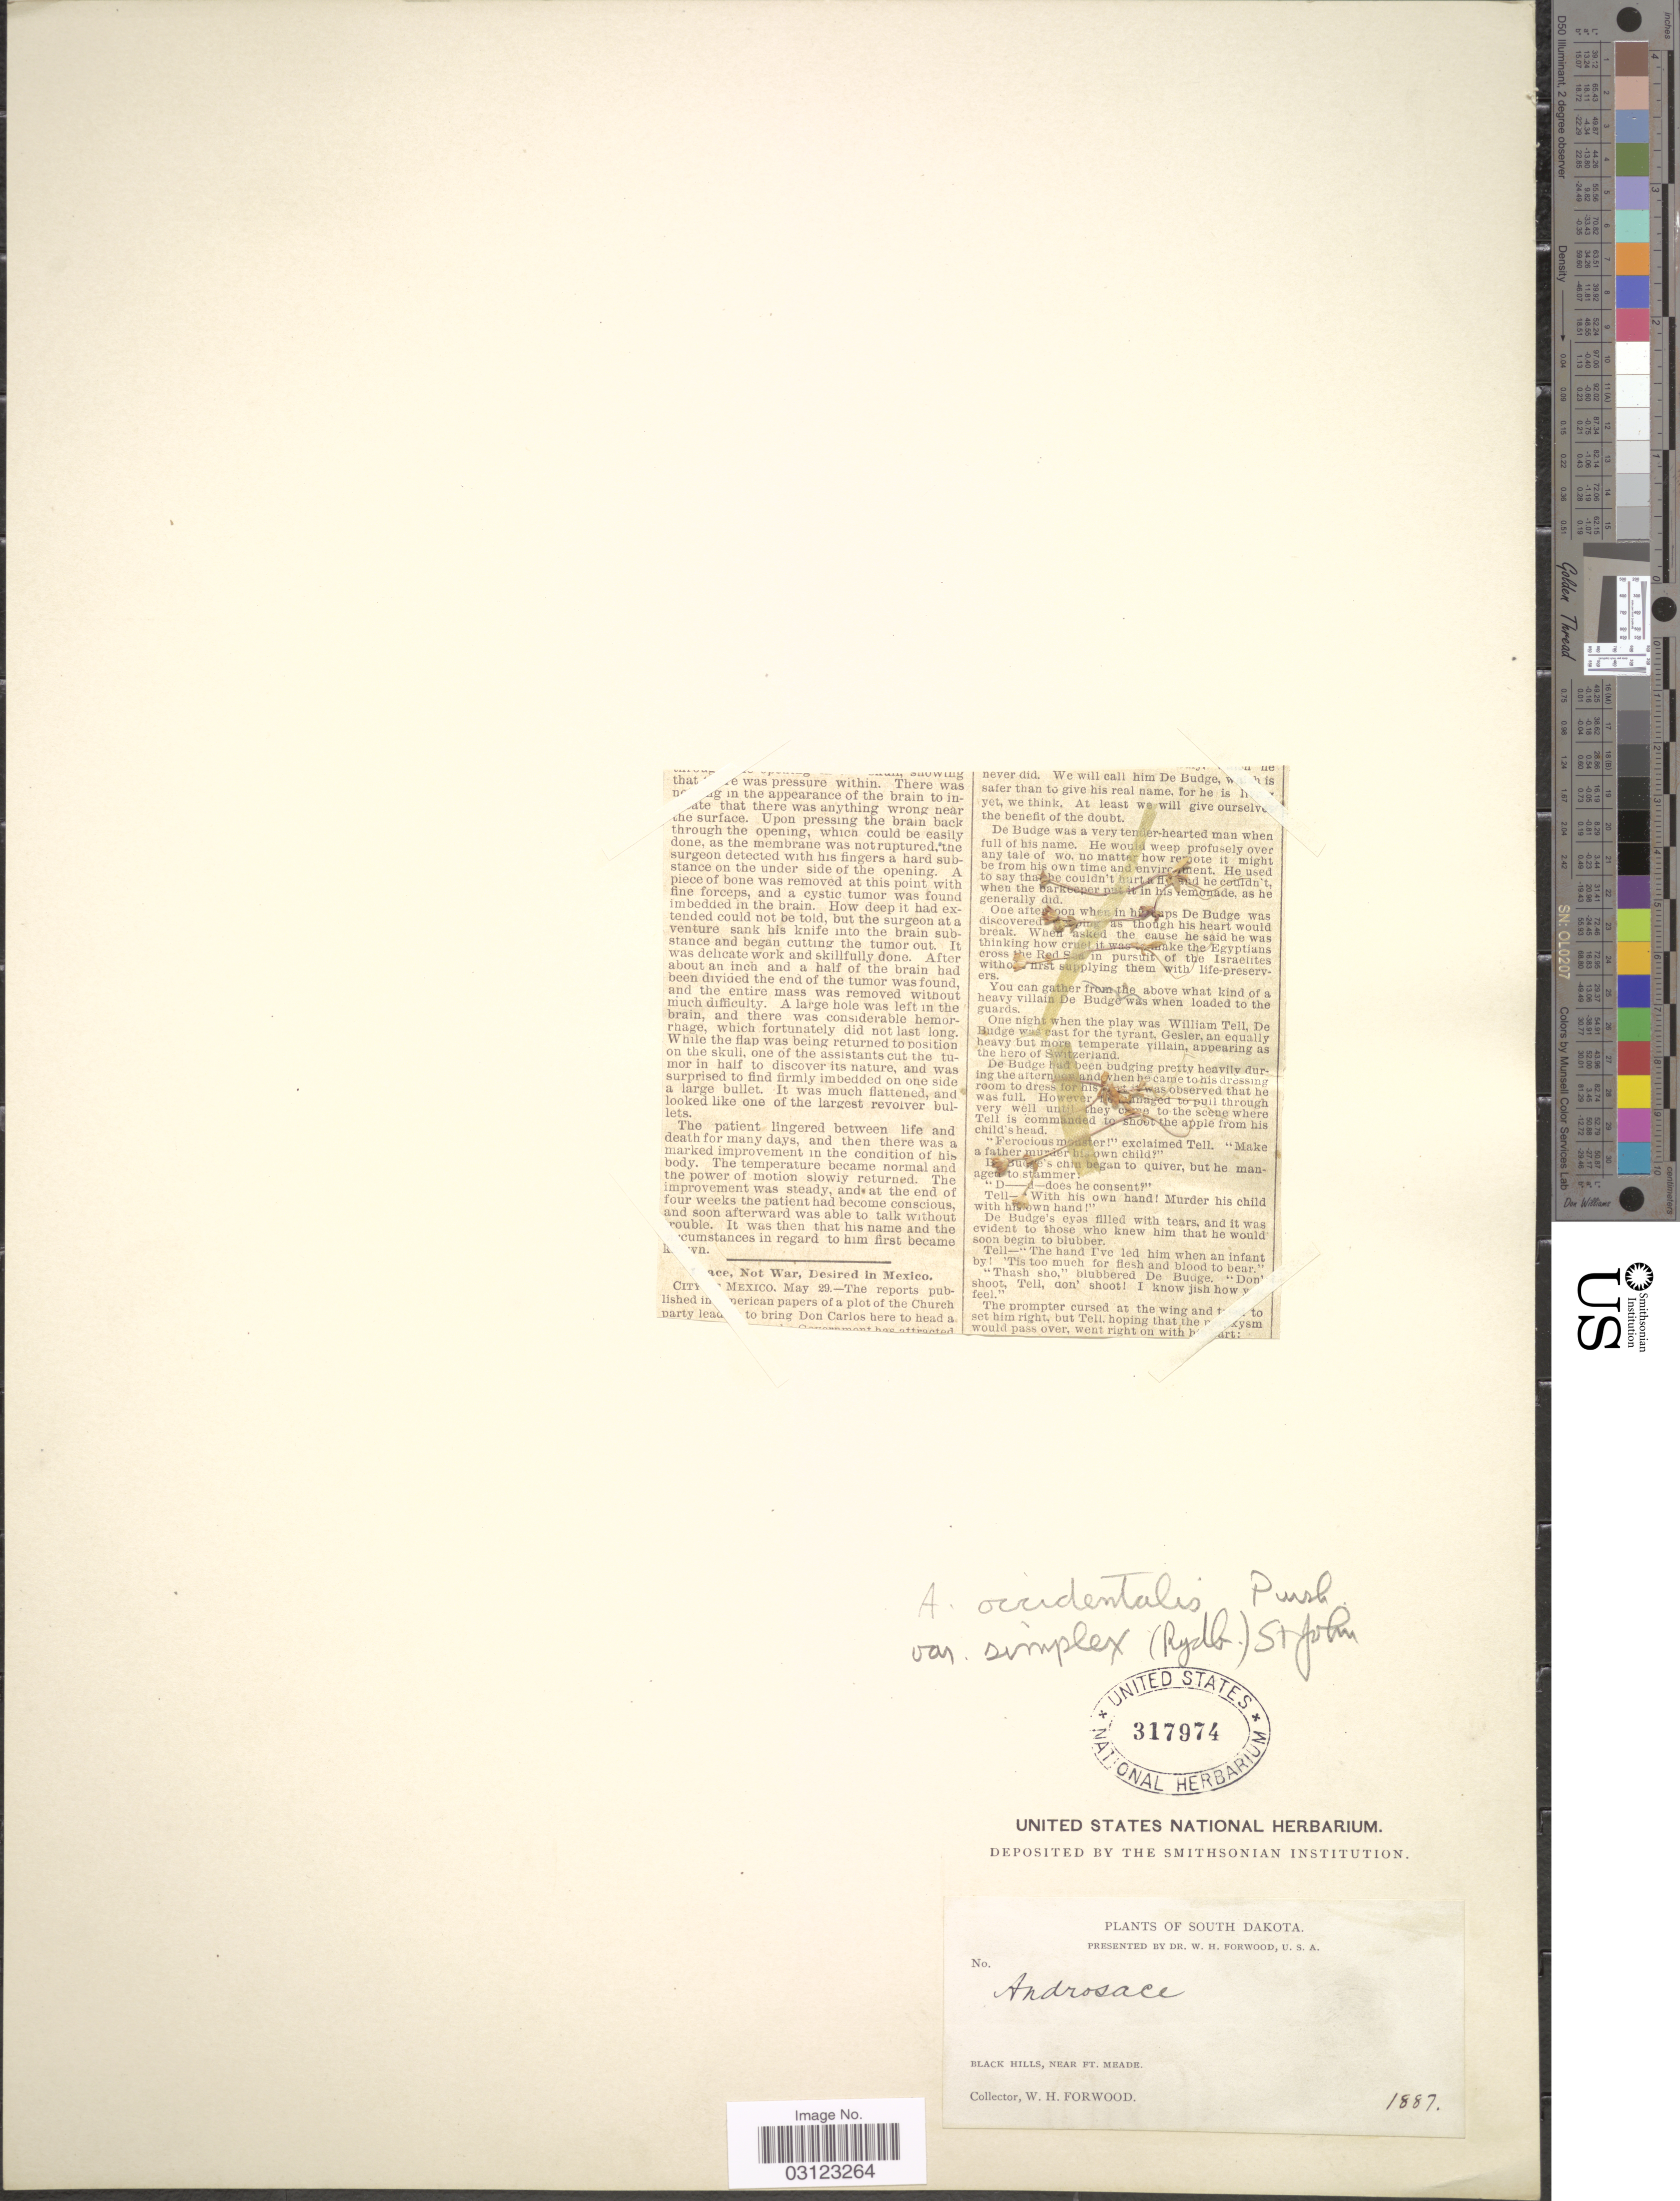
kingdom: Plantae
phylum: Tracheophyta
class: Magnoliopsida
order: Ericales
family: Primulaceae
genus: Androsace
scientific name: Androsace occidentalis f. simplex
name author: (Rydb.) G.T. Robbins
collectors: W. Forwood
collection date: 1887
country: United States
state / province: South Dakota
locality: Black Hills, near Ft. Meade.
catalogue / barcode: US 317974